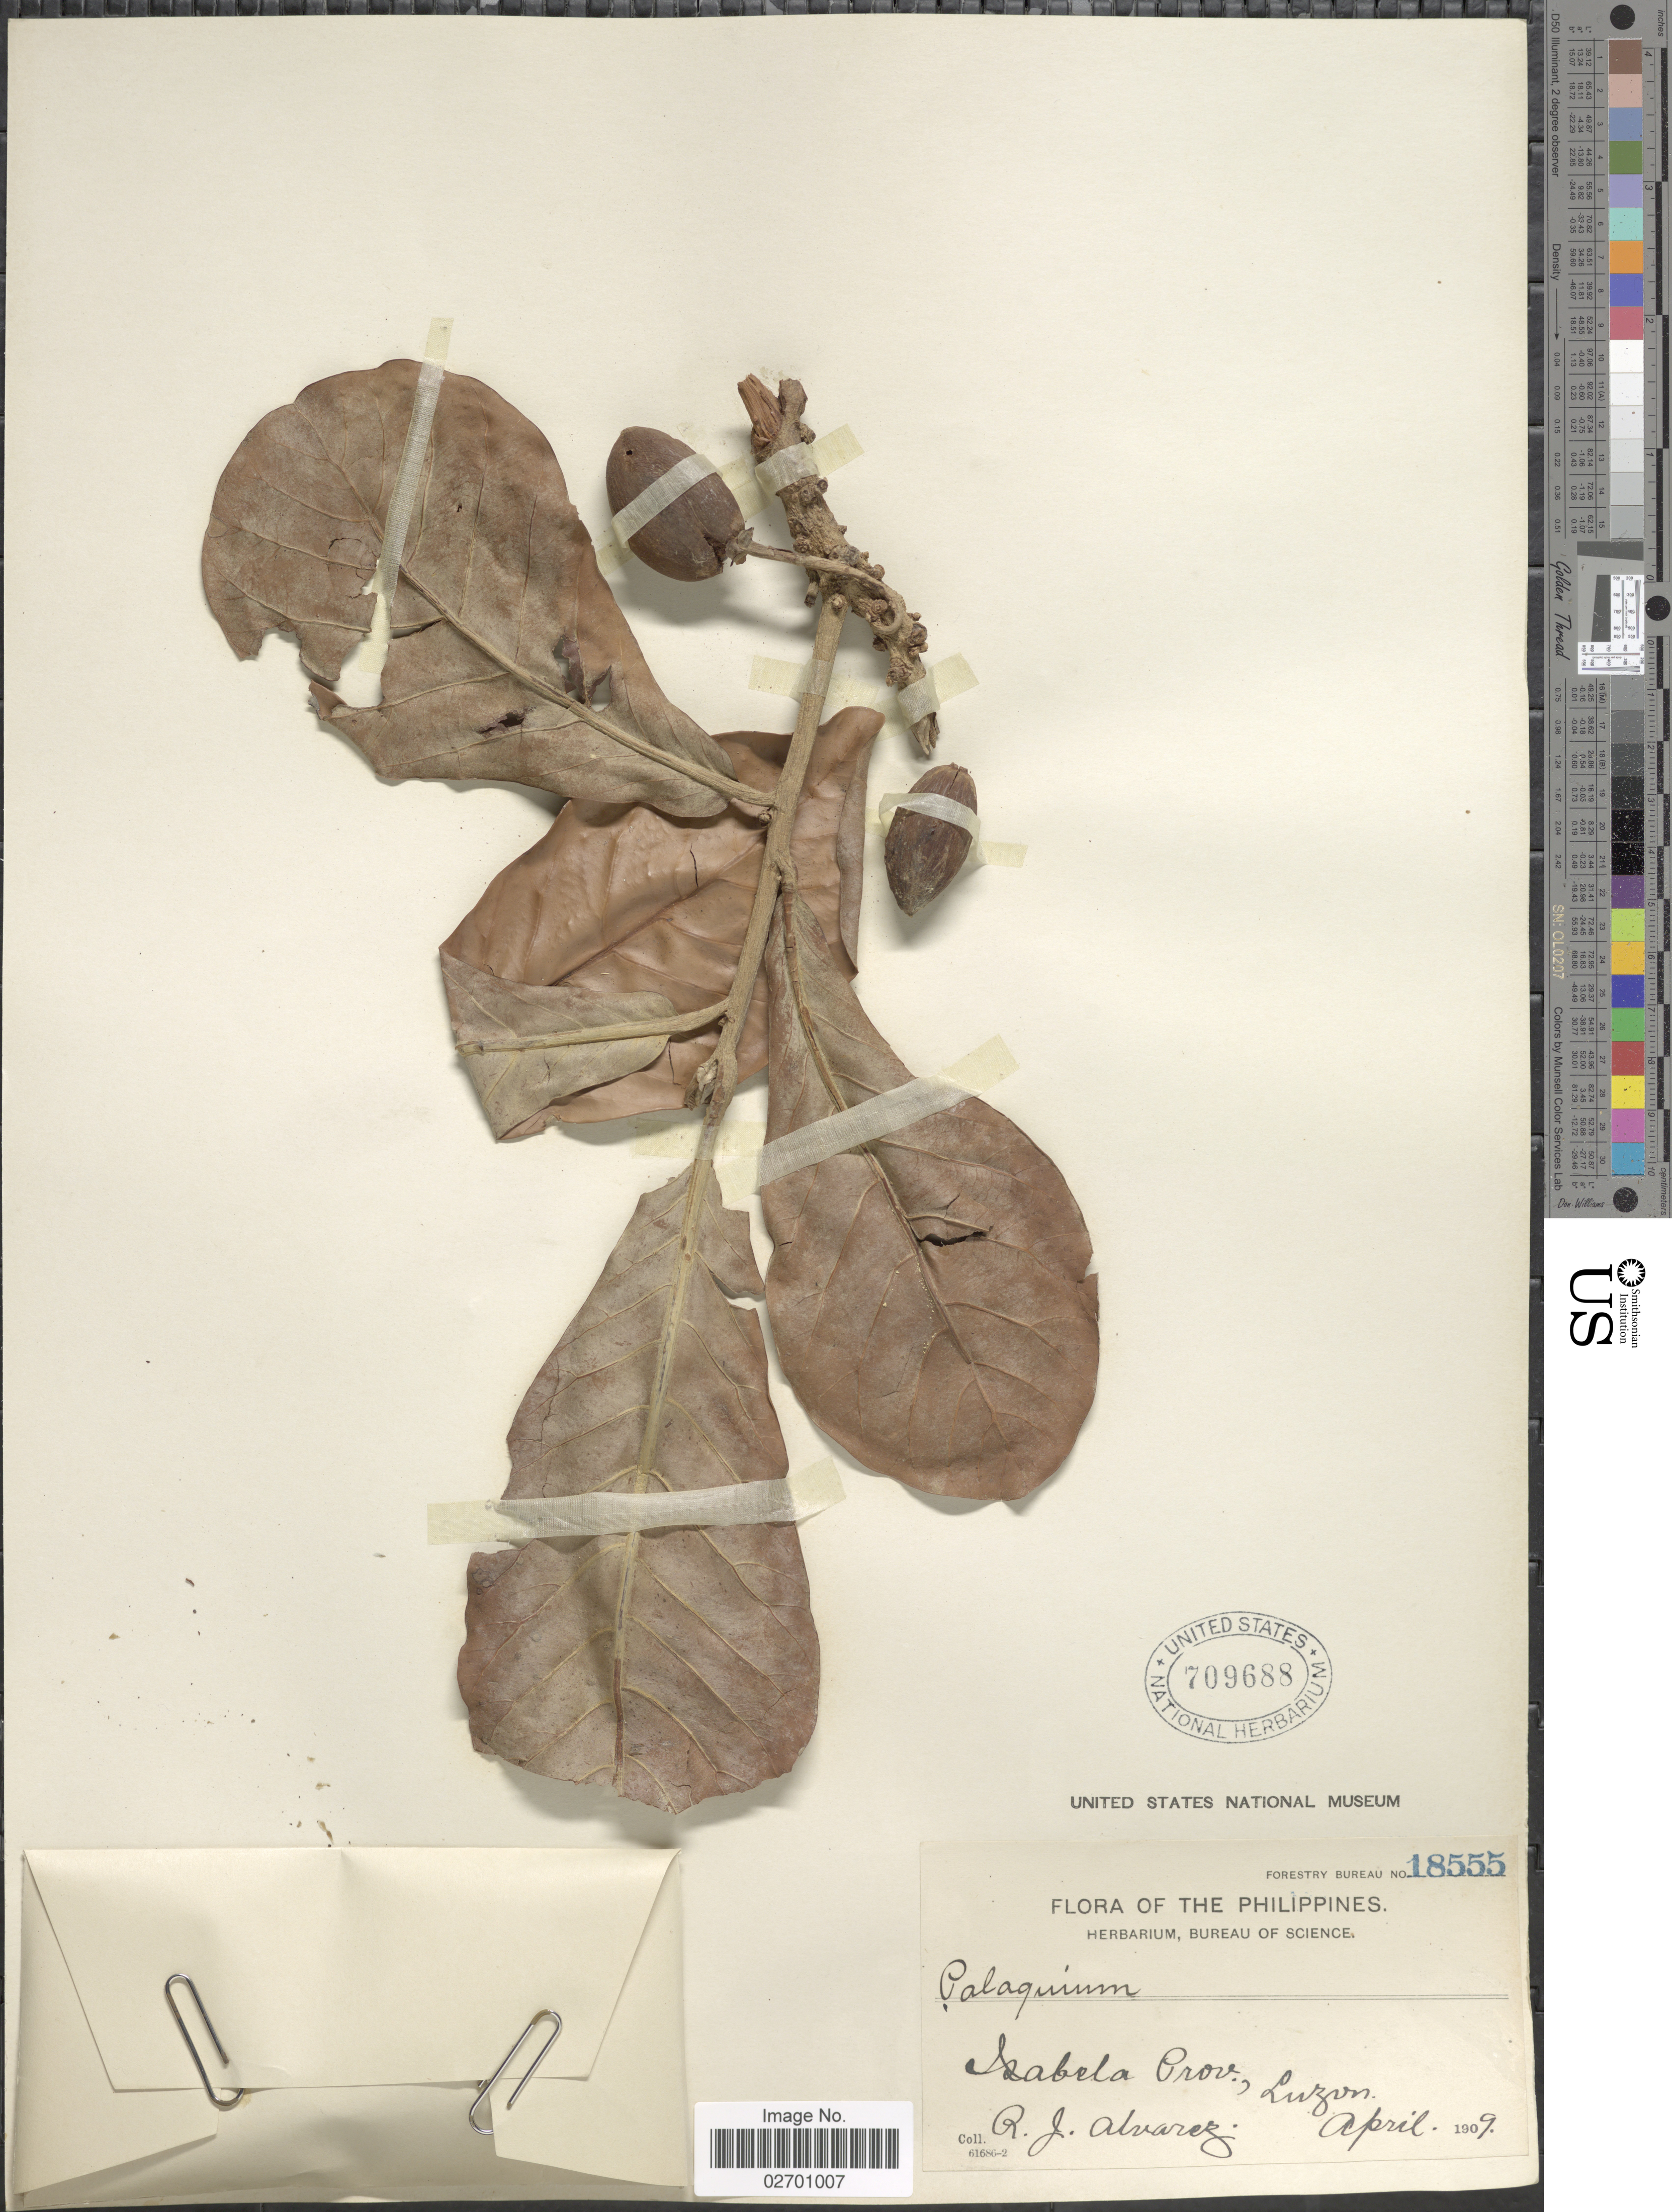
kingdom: Plantae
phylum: Tracheophyta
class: Magnoliopsida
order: Ericales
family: Sapotaceae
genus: Palaquium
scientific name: Palaquium sp.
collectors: R. Alvarez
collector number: Forestry Bureau 18555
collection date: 1909-04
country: Philippines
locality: Isabela Prov., Luzon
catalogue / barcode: US 709688